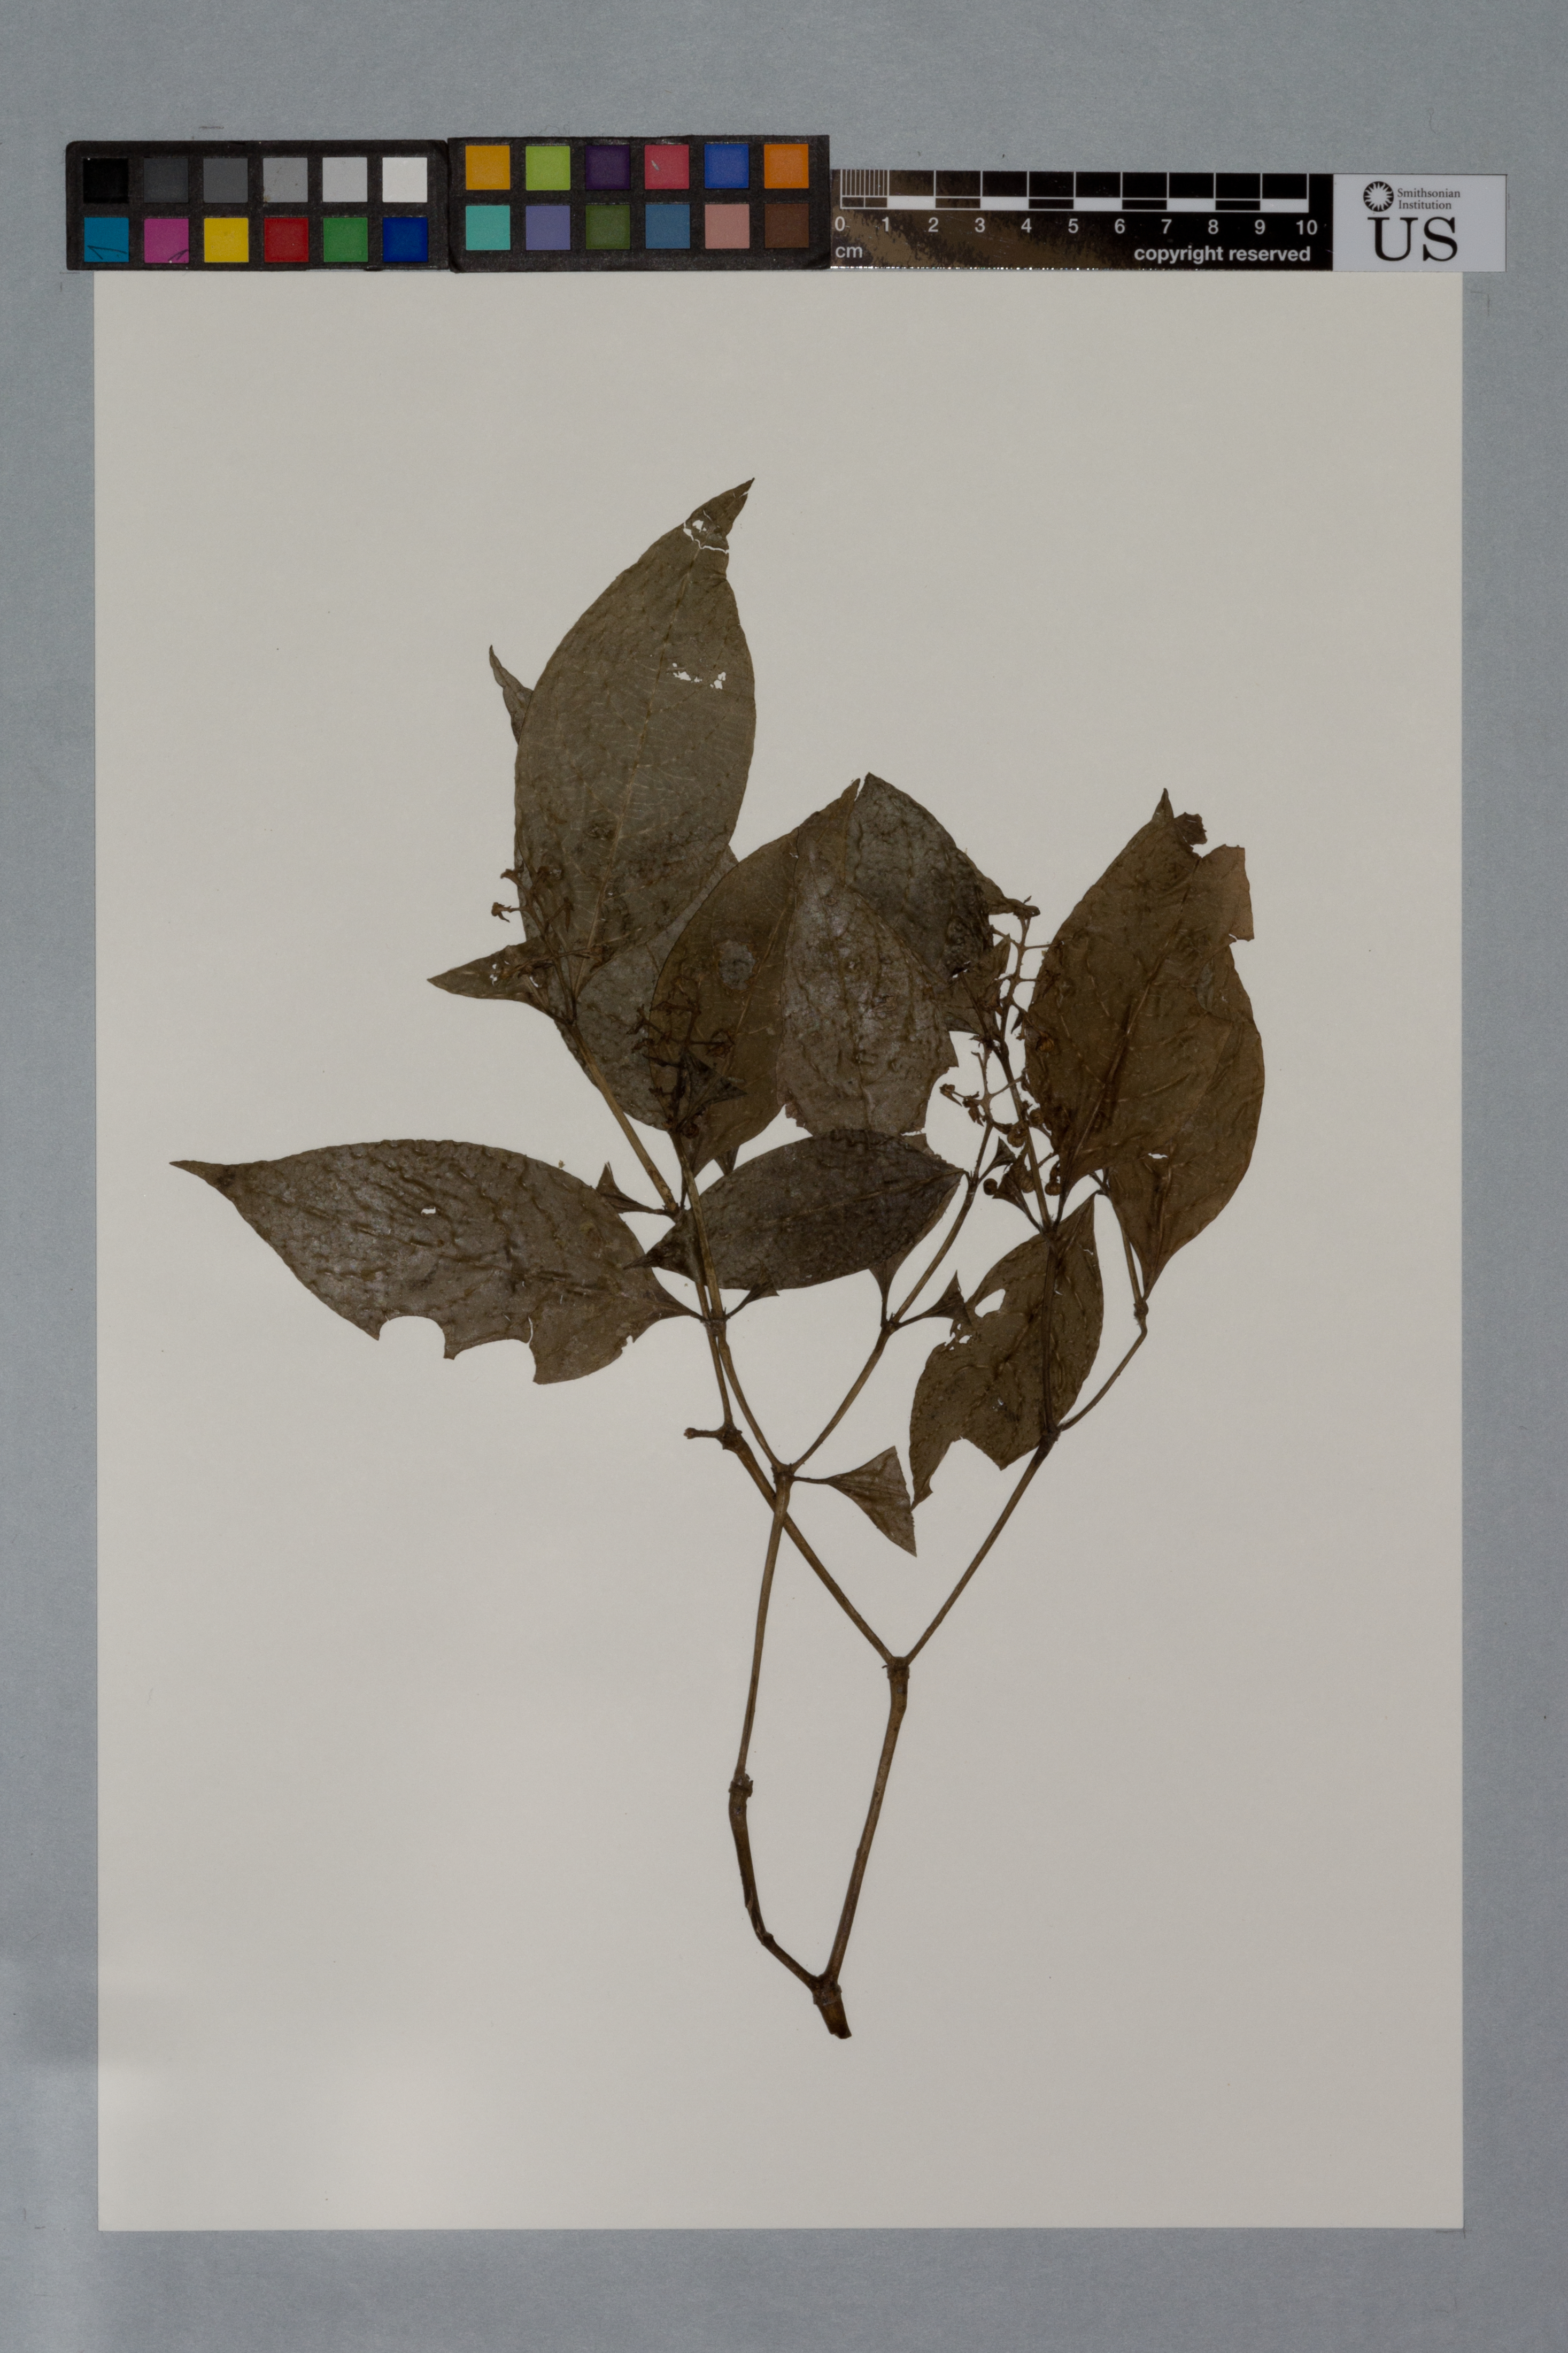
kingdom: Plantae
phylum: Tracheophyta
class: Magnoliopsida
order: Gentianales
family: Rubiaceae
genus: Psychotria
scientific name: Psychotria gracilenta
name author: Müll. Arg.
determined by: Taylor, Charlotte M.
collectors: H. D. Clarke, R. Williams & C. Perry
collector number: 8007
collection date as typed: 27 August 1999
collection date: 1999-08-27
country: Guyana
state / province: U. Takutu-U. Essequibo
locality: Wassarai Mts., 0.2-0.5 km N of camp at base of mts.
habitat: Semi-disturbed forest at base of escarpment on brown sandy clay and boulders, with Euterpe, Jacaratia & Cecropia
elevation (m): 300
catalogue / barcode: US 3434969